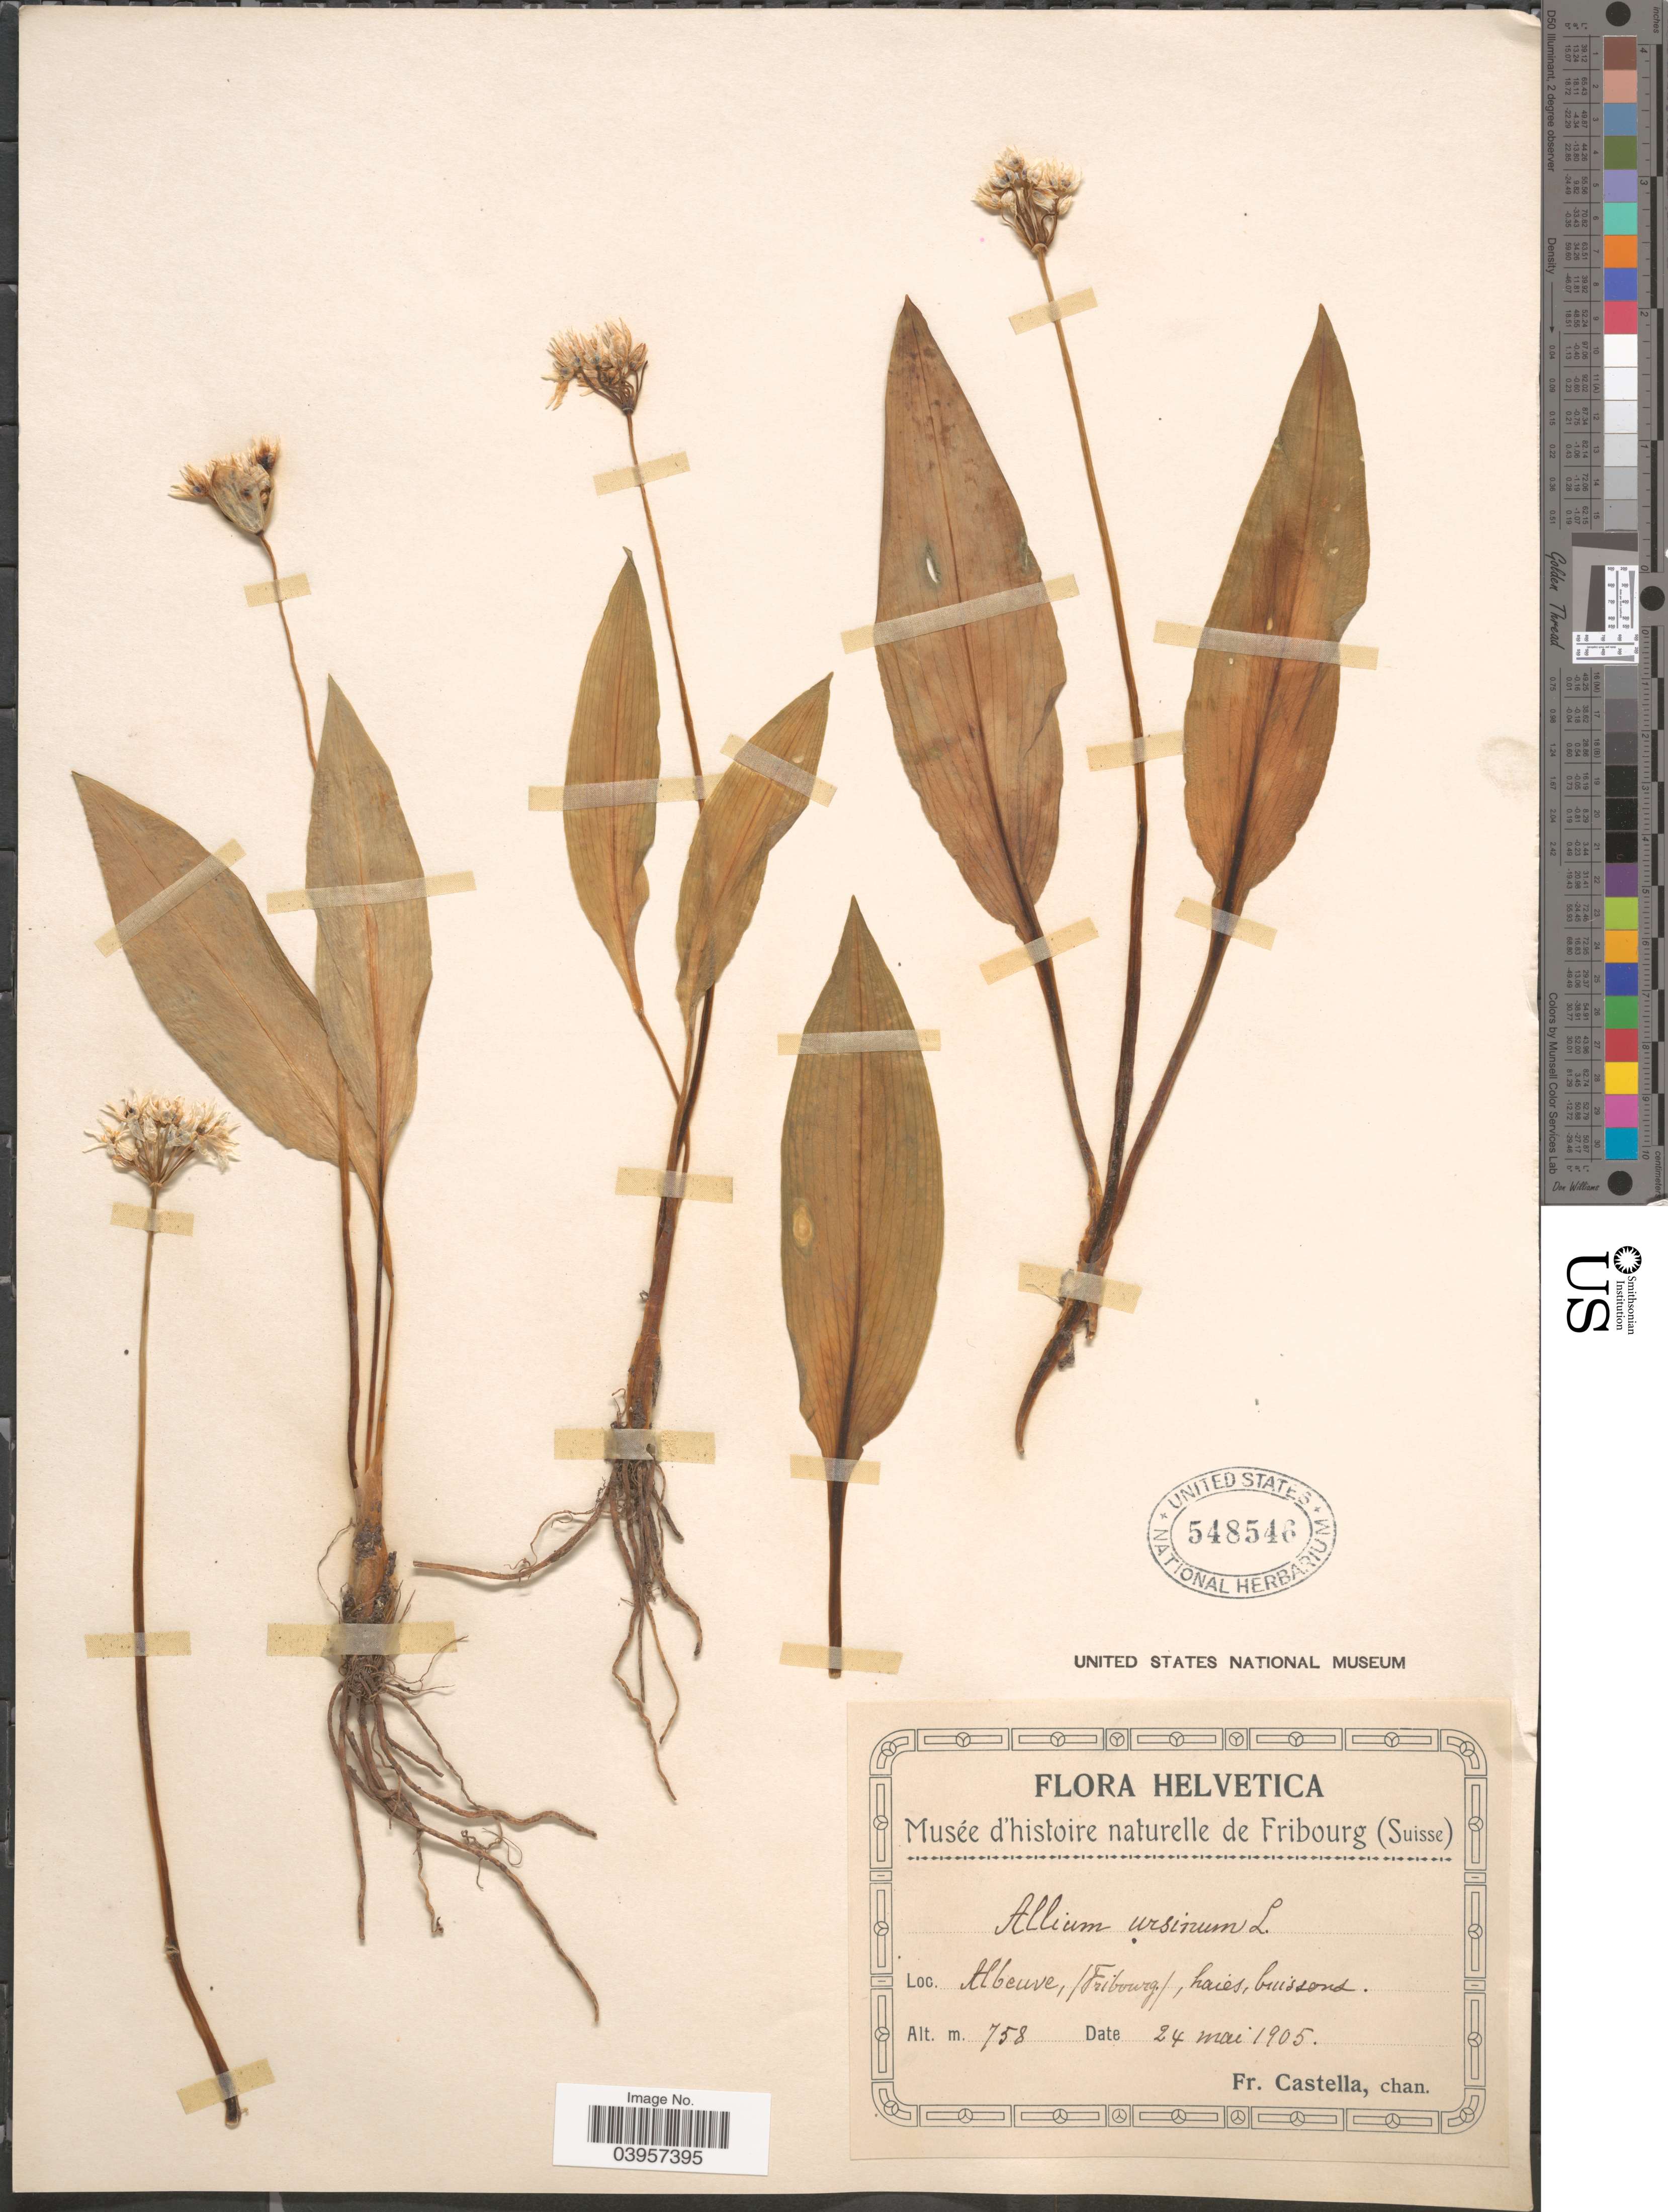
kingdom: Plantae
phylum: Tracheophyta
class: Liliopsida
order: Asparagales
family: Amaryllidaceae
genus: Allium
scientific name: Allium ursinum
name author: L.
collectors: Fr. Castella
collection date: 1905-05-24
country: Switzerland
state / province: Fribourg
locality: Helvetica. Albeuve, /Fribourg/. hacies, buissons.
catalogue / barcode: US 548546